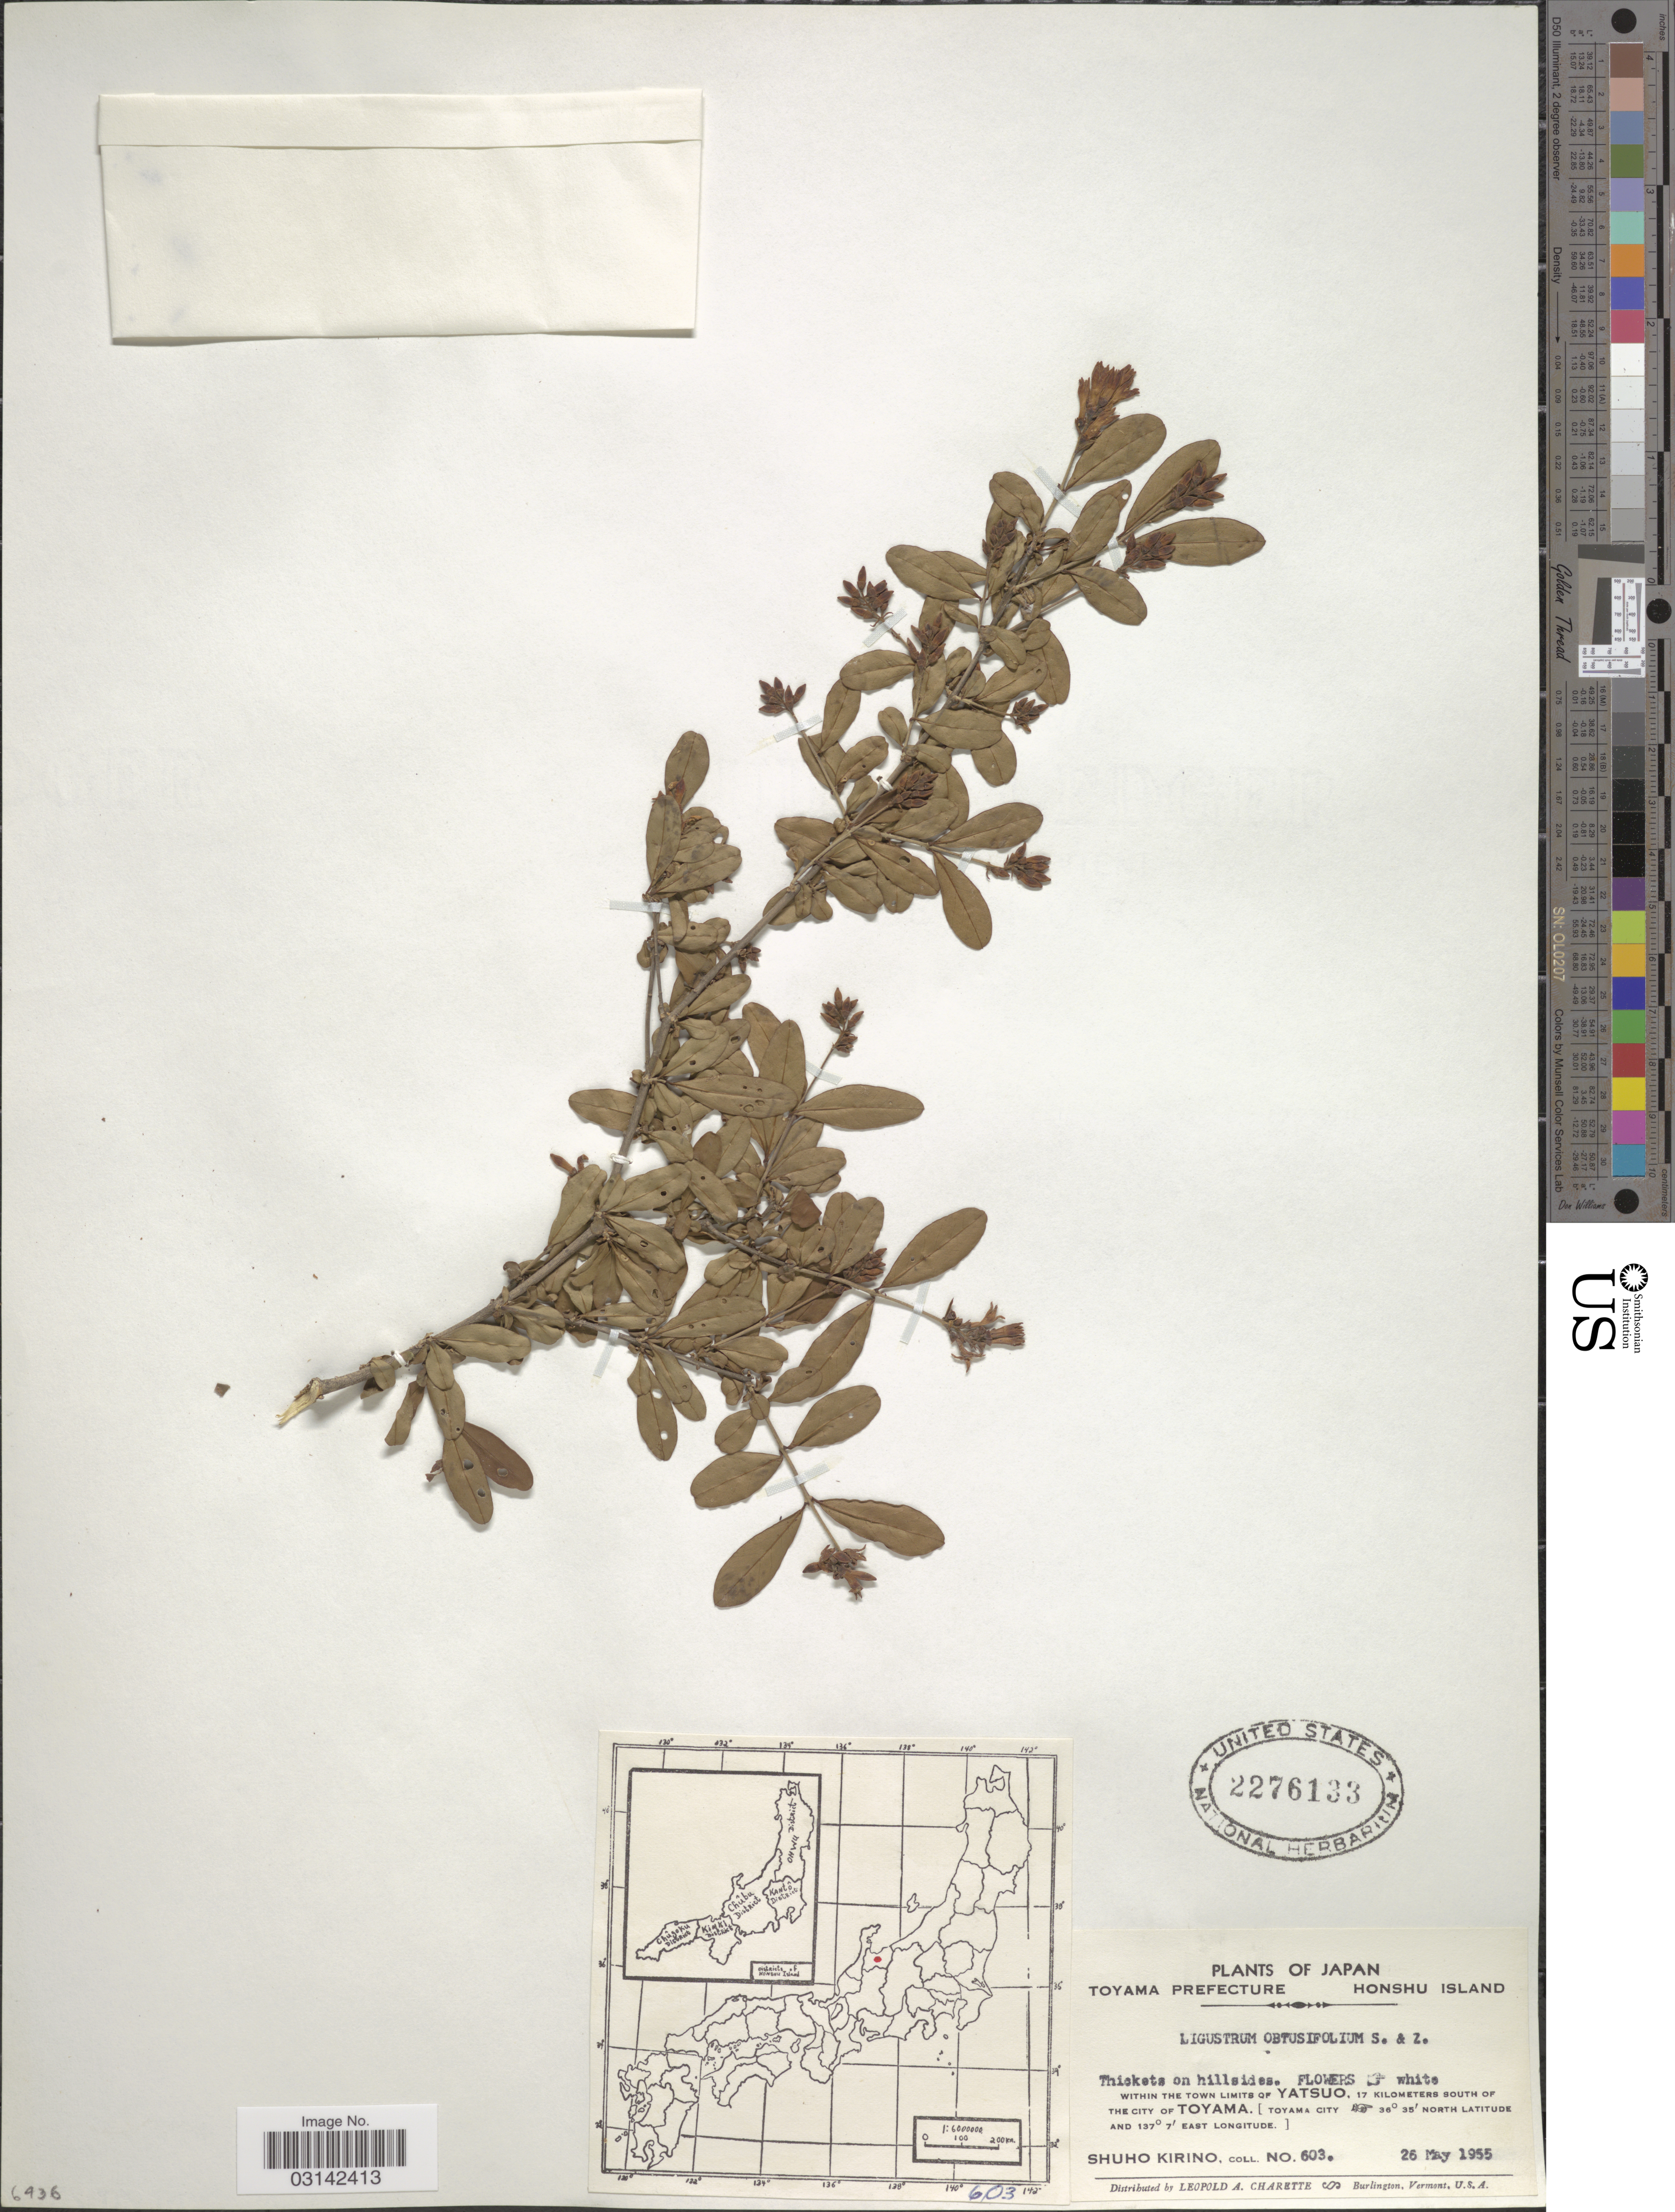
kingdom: Plantae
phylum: Tracheophyta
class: Magnoliopsida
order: Lamiales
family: Oleaceae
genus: Ligustrum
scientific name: Ligustrum ibota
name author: Siebold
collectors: S. Kirino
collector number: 603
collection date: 1955-05-26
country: Japan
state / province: Toyama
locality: Toyama Prefecture, Honshu Island. Within the town limits of Yatsuo, 17 kilometers south of the city of Toyama. [Toyama City].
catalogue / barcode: US 2276133